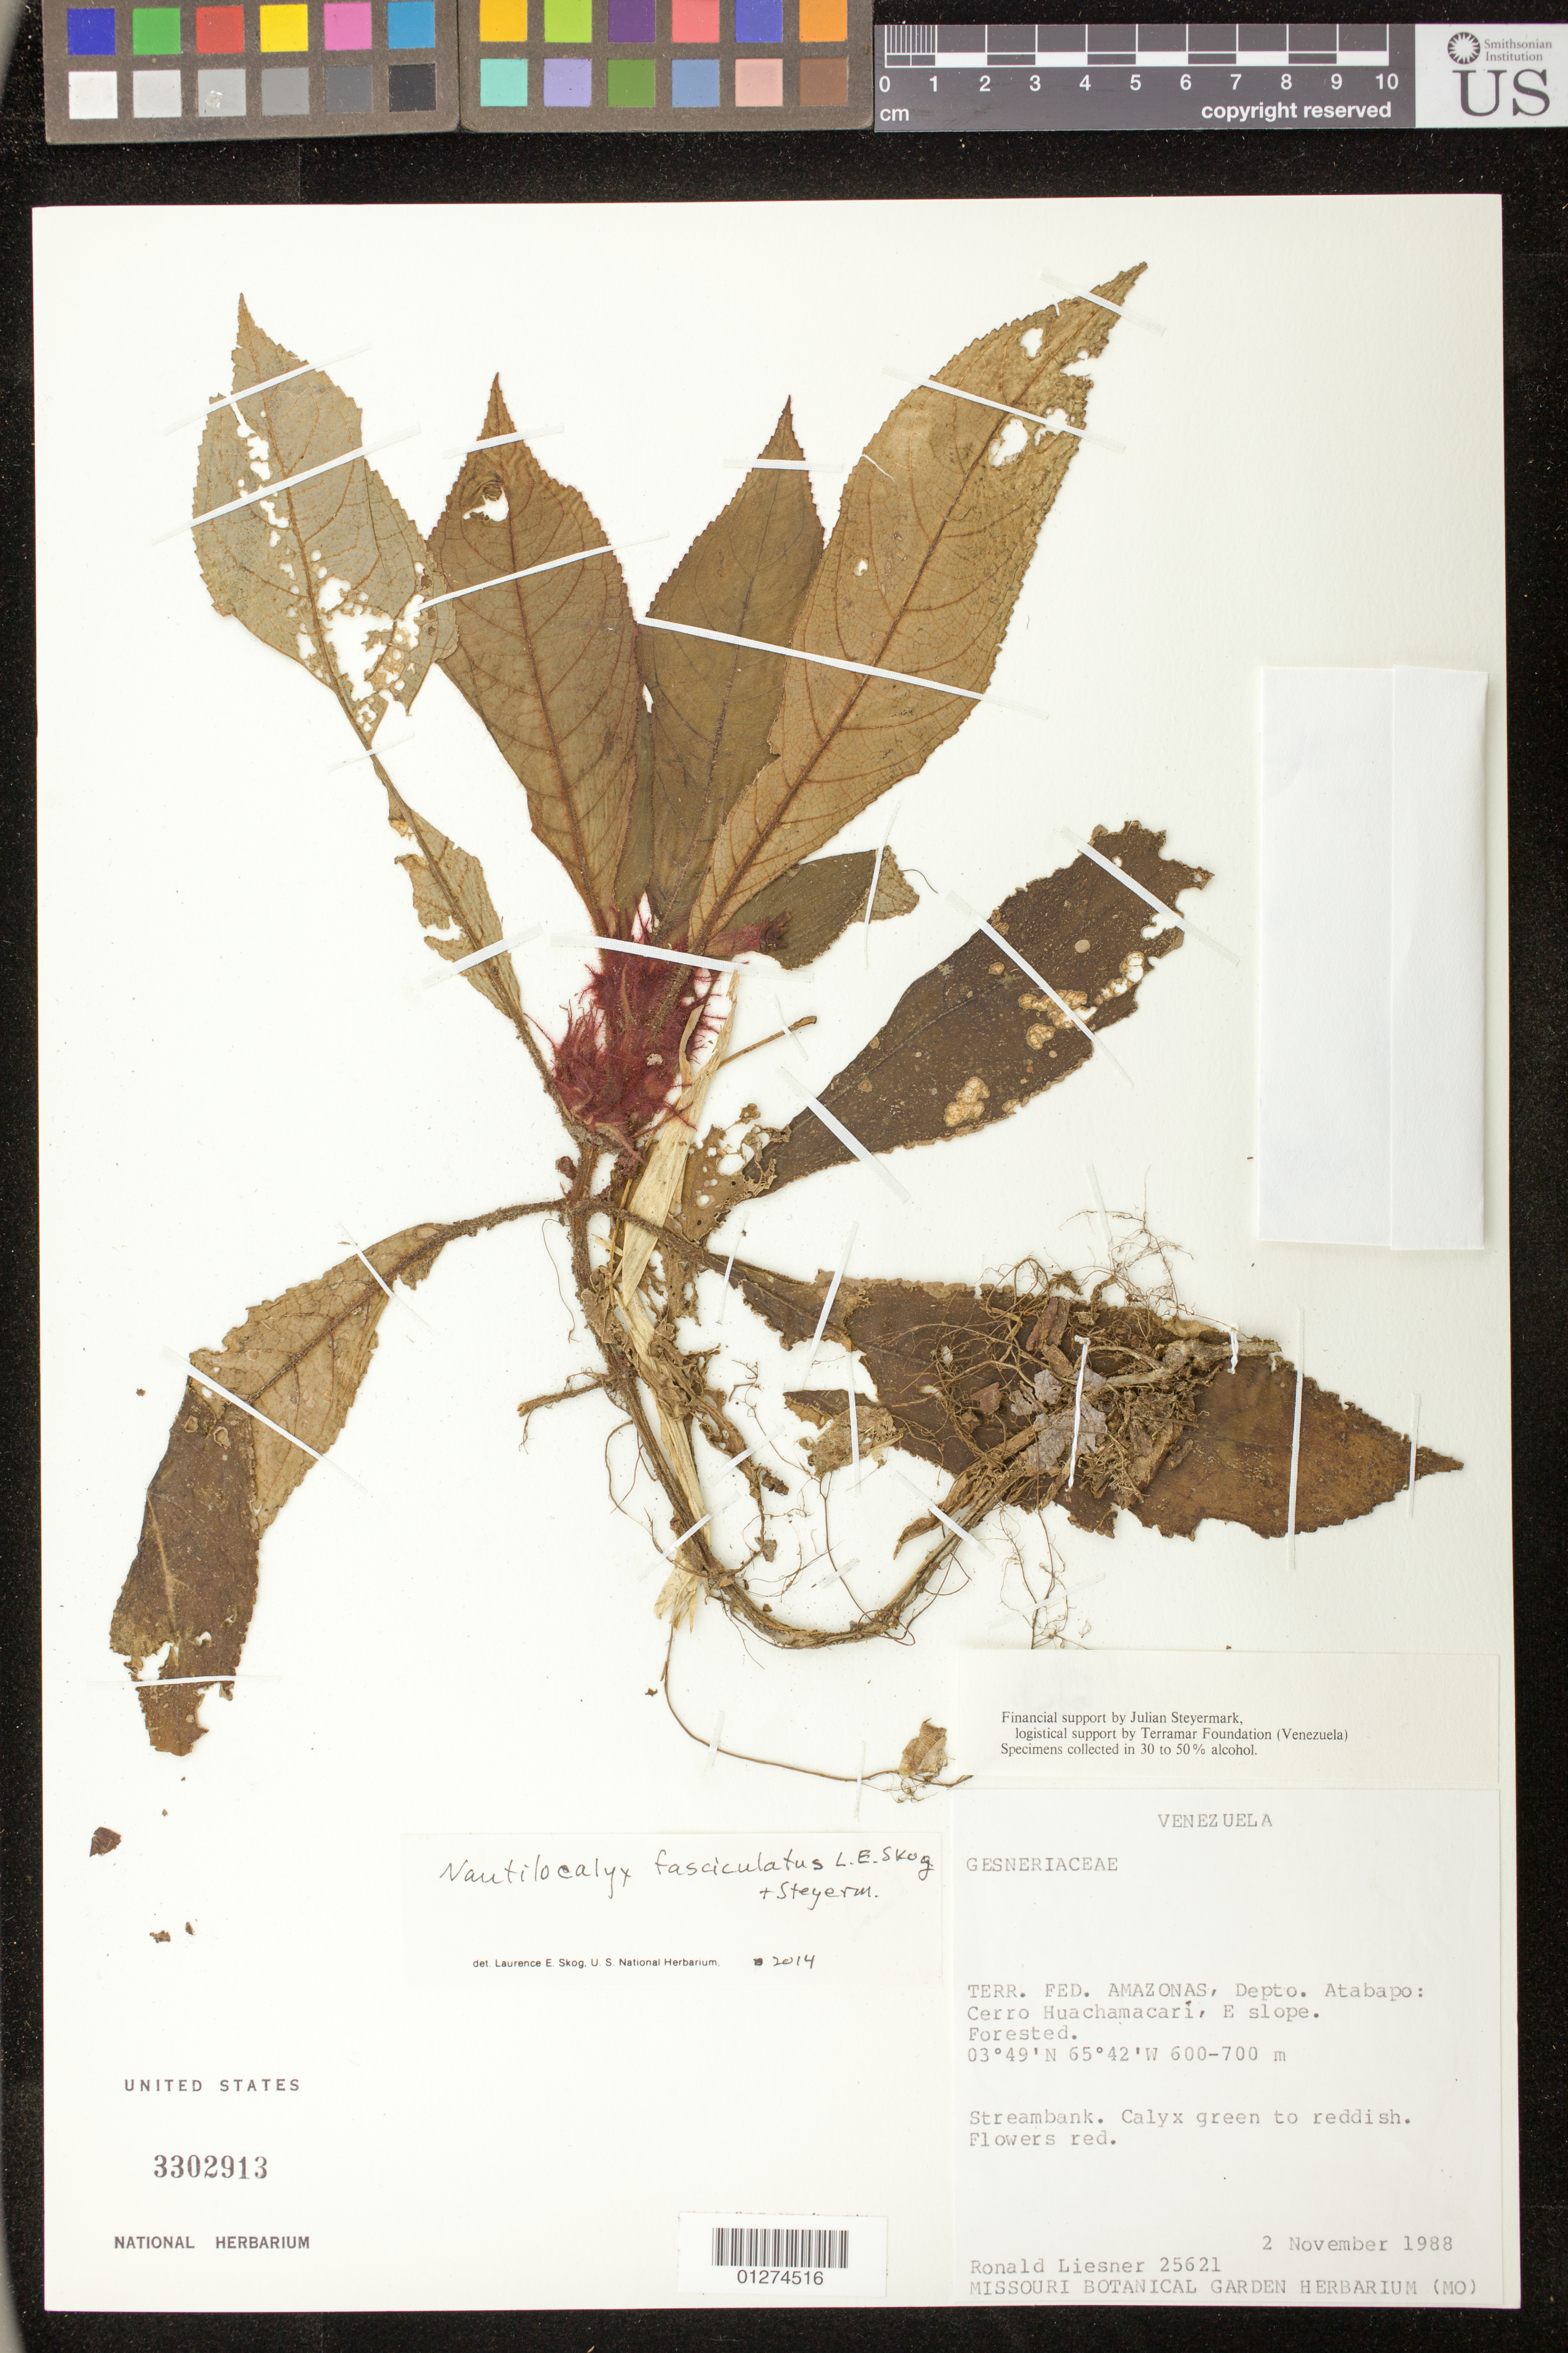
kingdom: Plantae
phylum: Tracheophyta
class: Magnoliopsida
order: Lamiales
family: Gesneriaceae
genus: Nautilocalyx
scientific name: Nautilocalyx fasciculatus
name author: L.E. Skog & Steyerm.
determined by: Skog, Laurence E.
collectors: R. L. Liesner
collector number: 25621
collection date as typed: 02 Nov 1988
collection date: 1988-11-02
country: Venezuela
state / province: Amazonas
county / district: Atabapo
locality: Cerro Huachamacari, E slope.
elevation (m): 600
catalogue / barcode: US 3302913